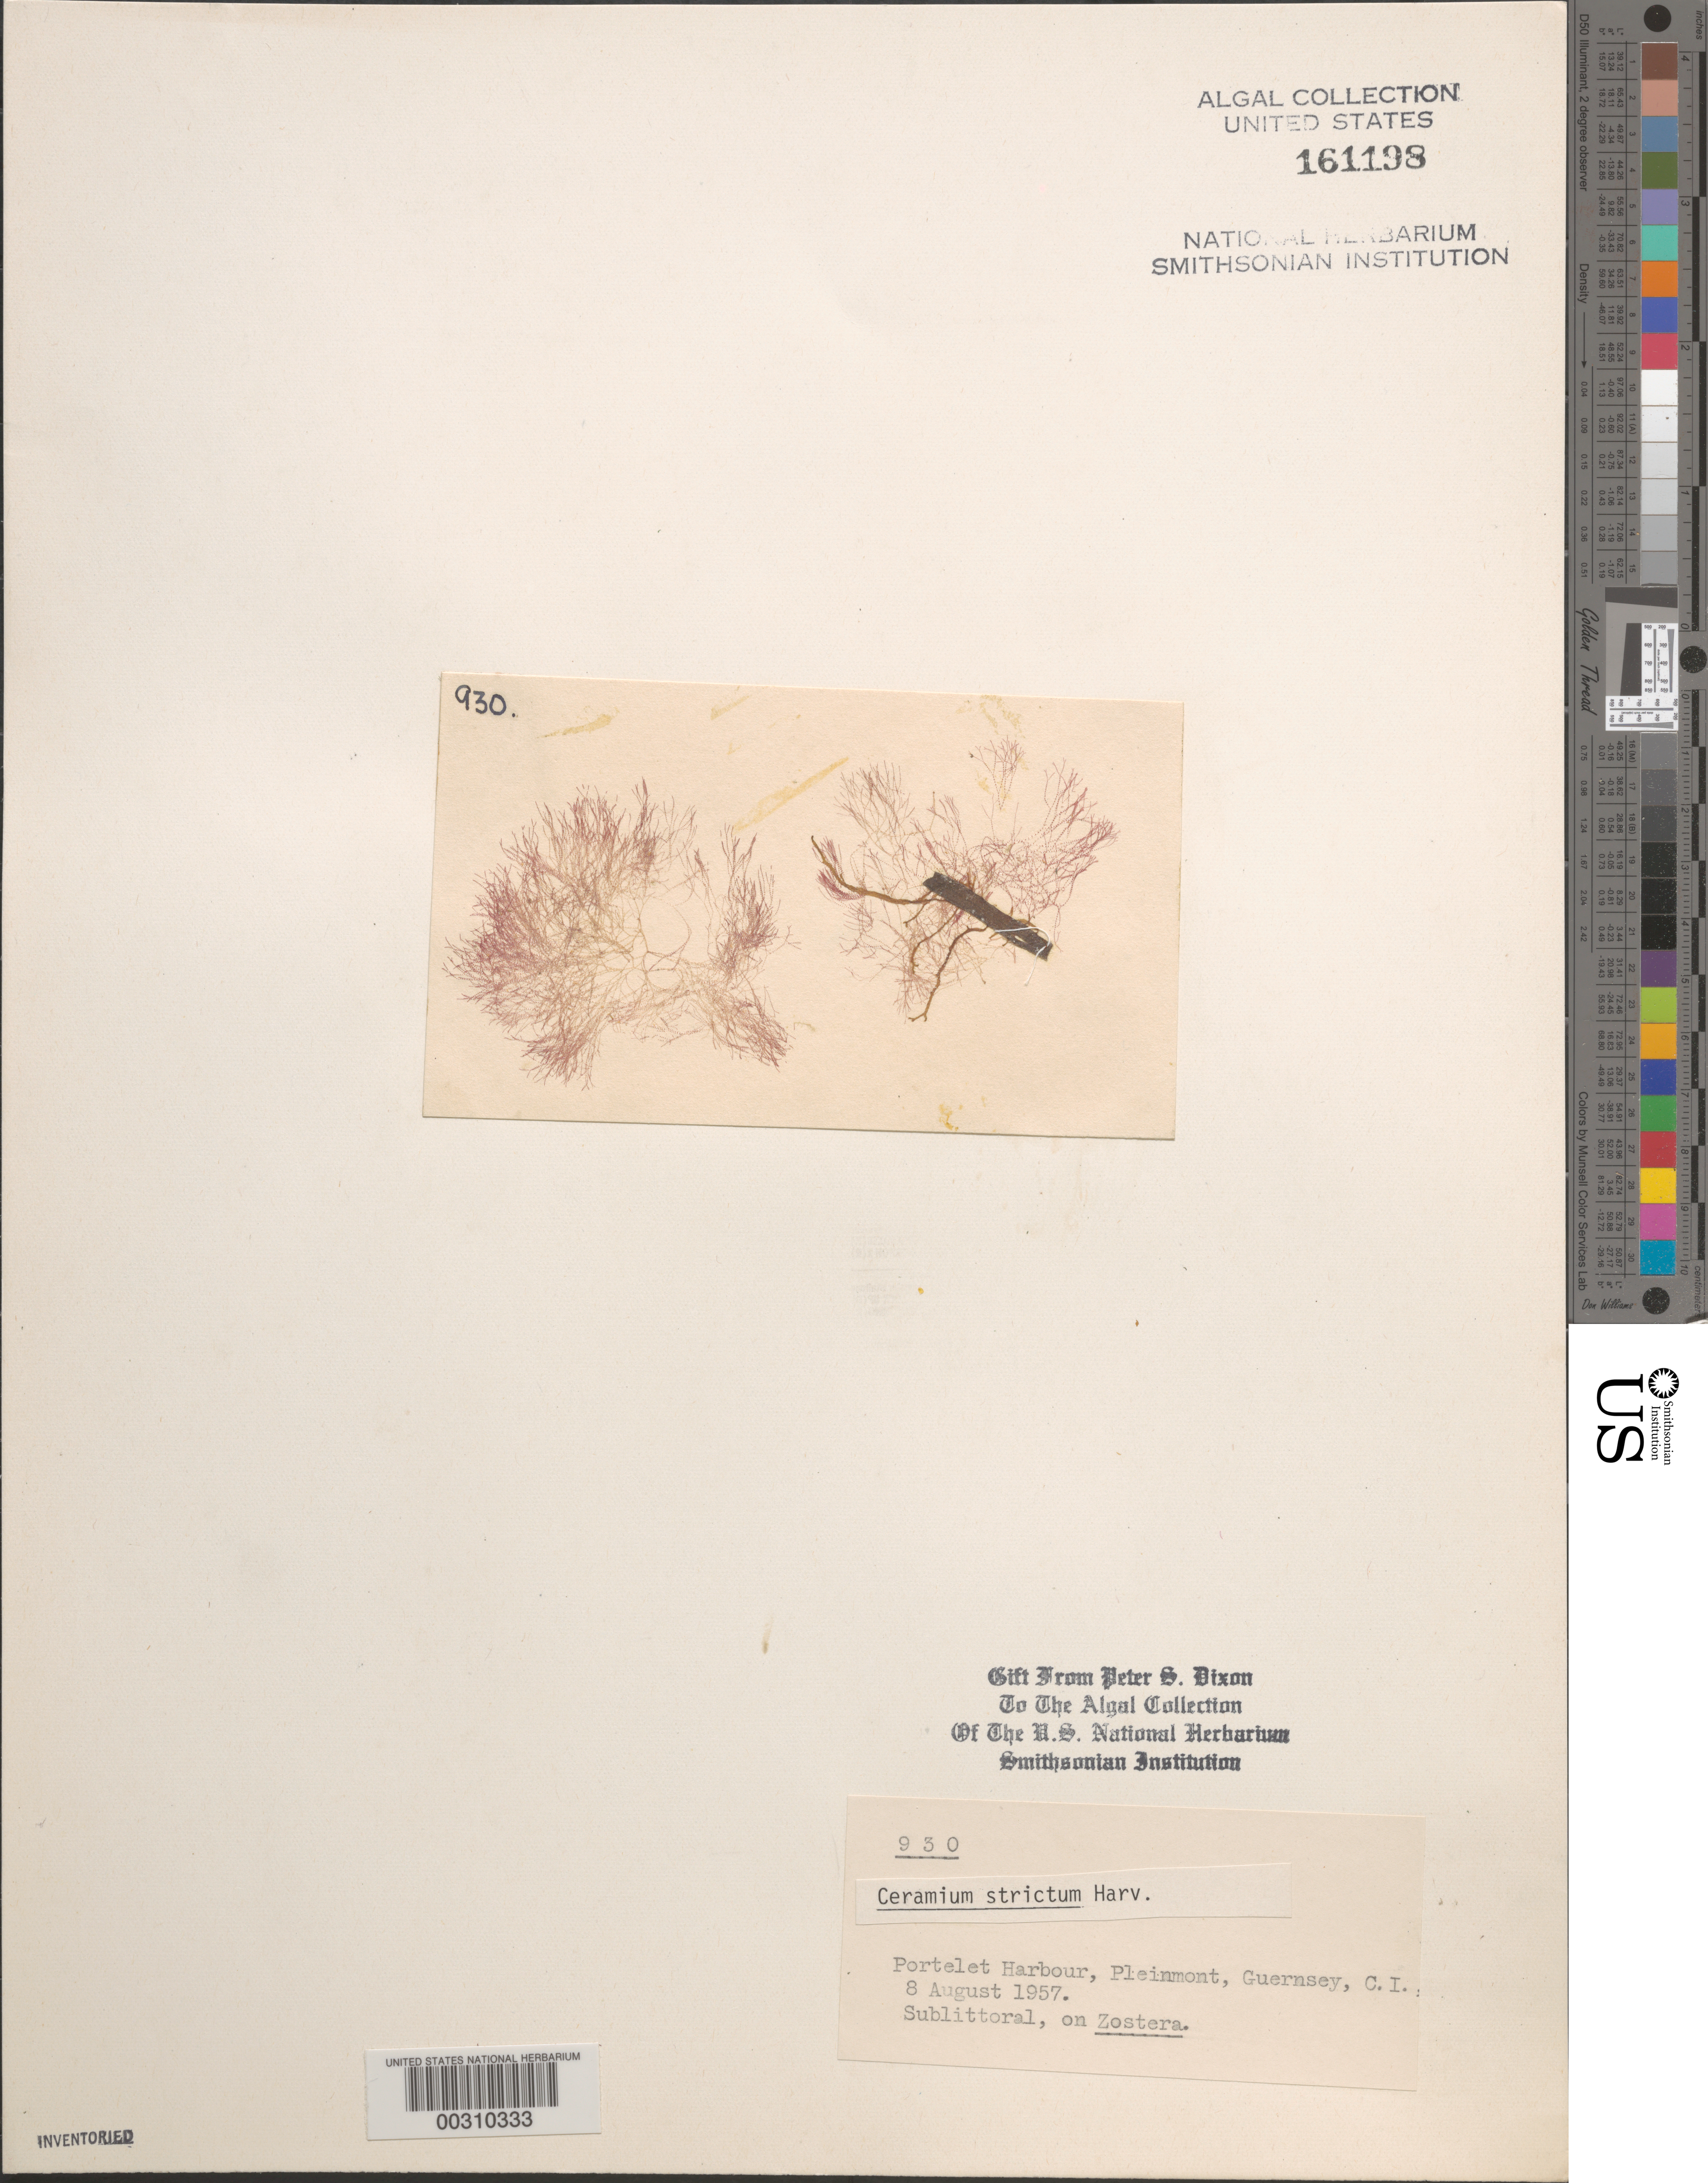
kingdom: Plantae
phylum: Rhodophyta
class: Florideophyceae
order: Ceramiales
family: Ceramiaceae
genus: Ceramium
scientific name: Ceramium strictum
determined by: Dixon, P. S.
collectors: P. S. Dixon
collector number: PSD 930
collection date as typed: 08 Aug 1957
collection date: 1957-08-08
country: United Kingdom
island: Guernsey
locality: Channel Islands. Bailiwick of Guernsey .Pleinmont, Portelet Harbor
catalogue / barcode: US 161198